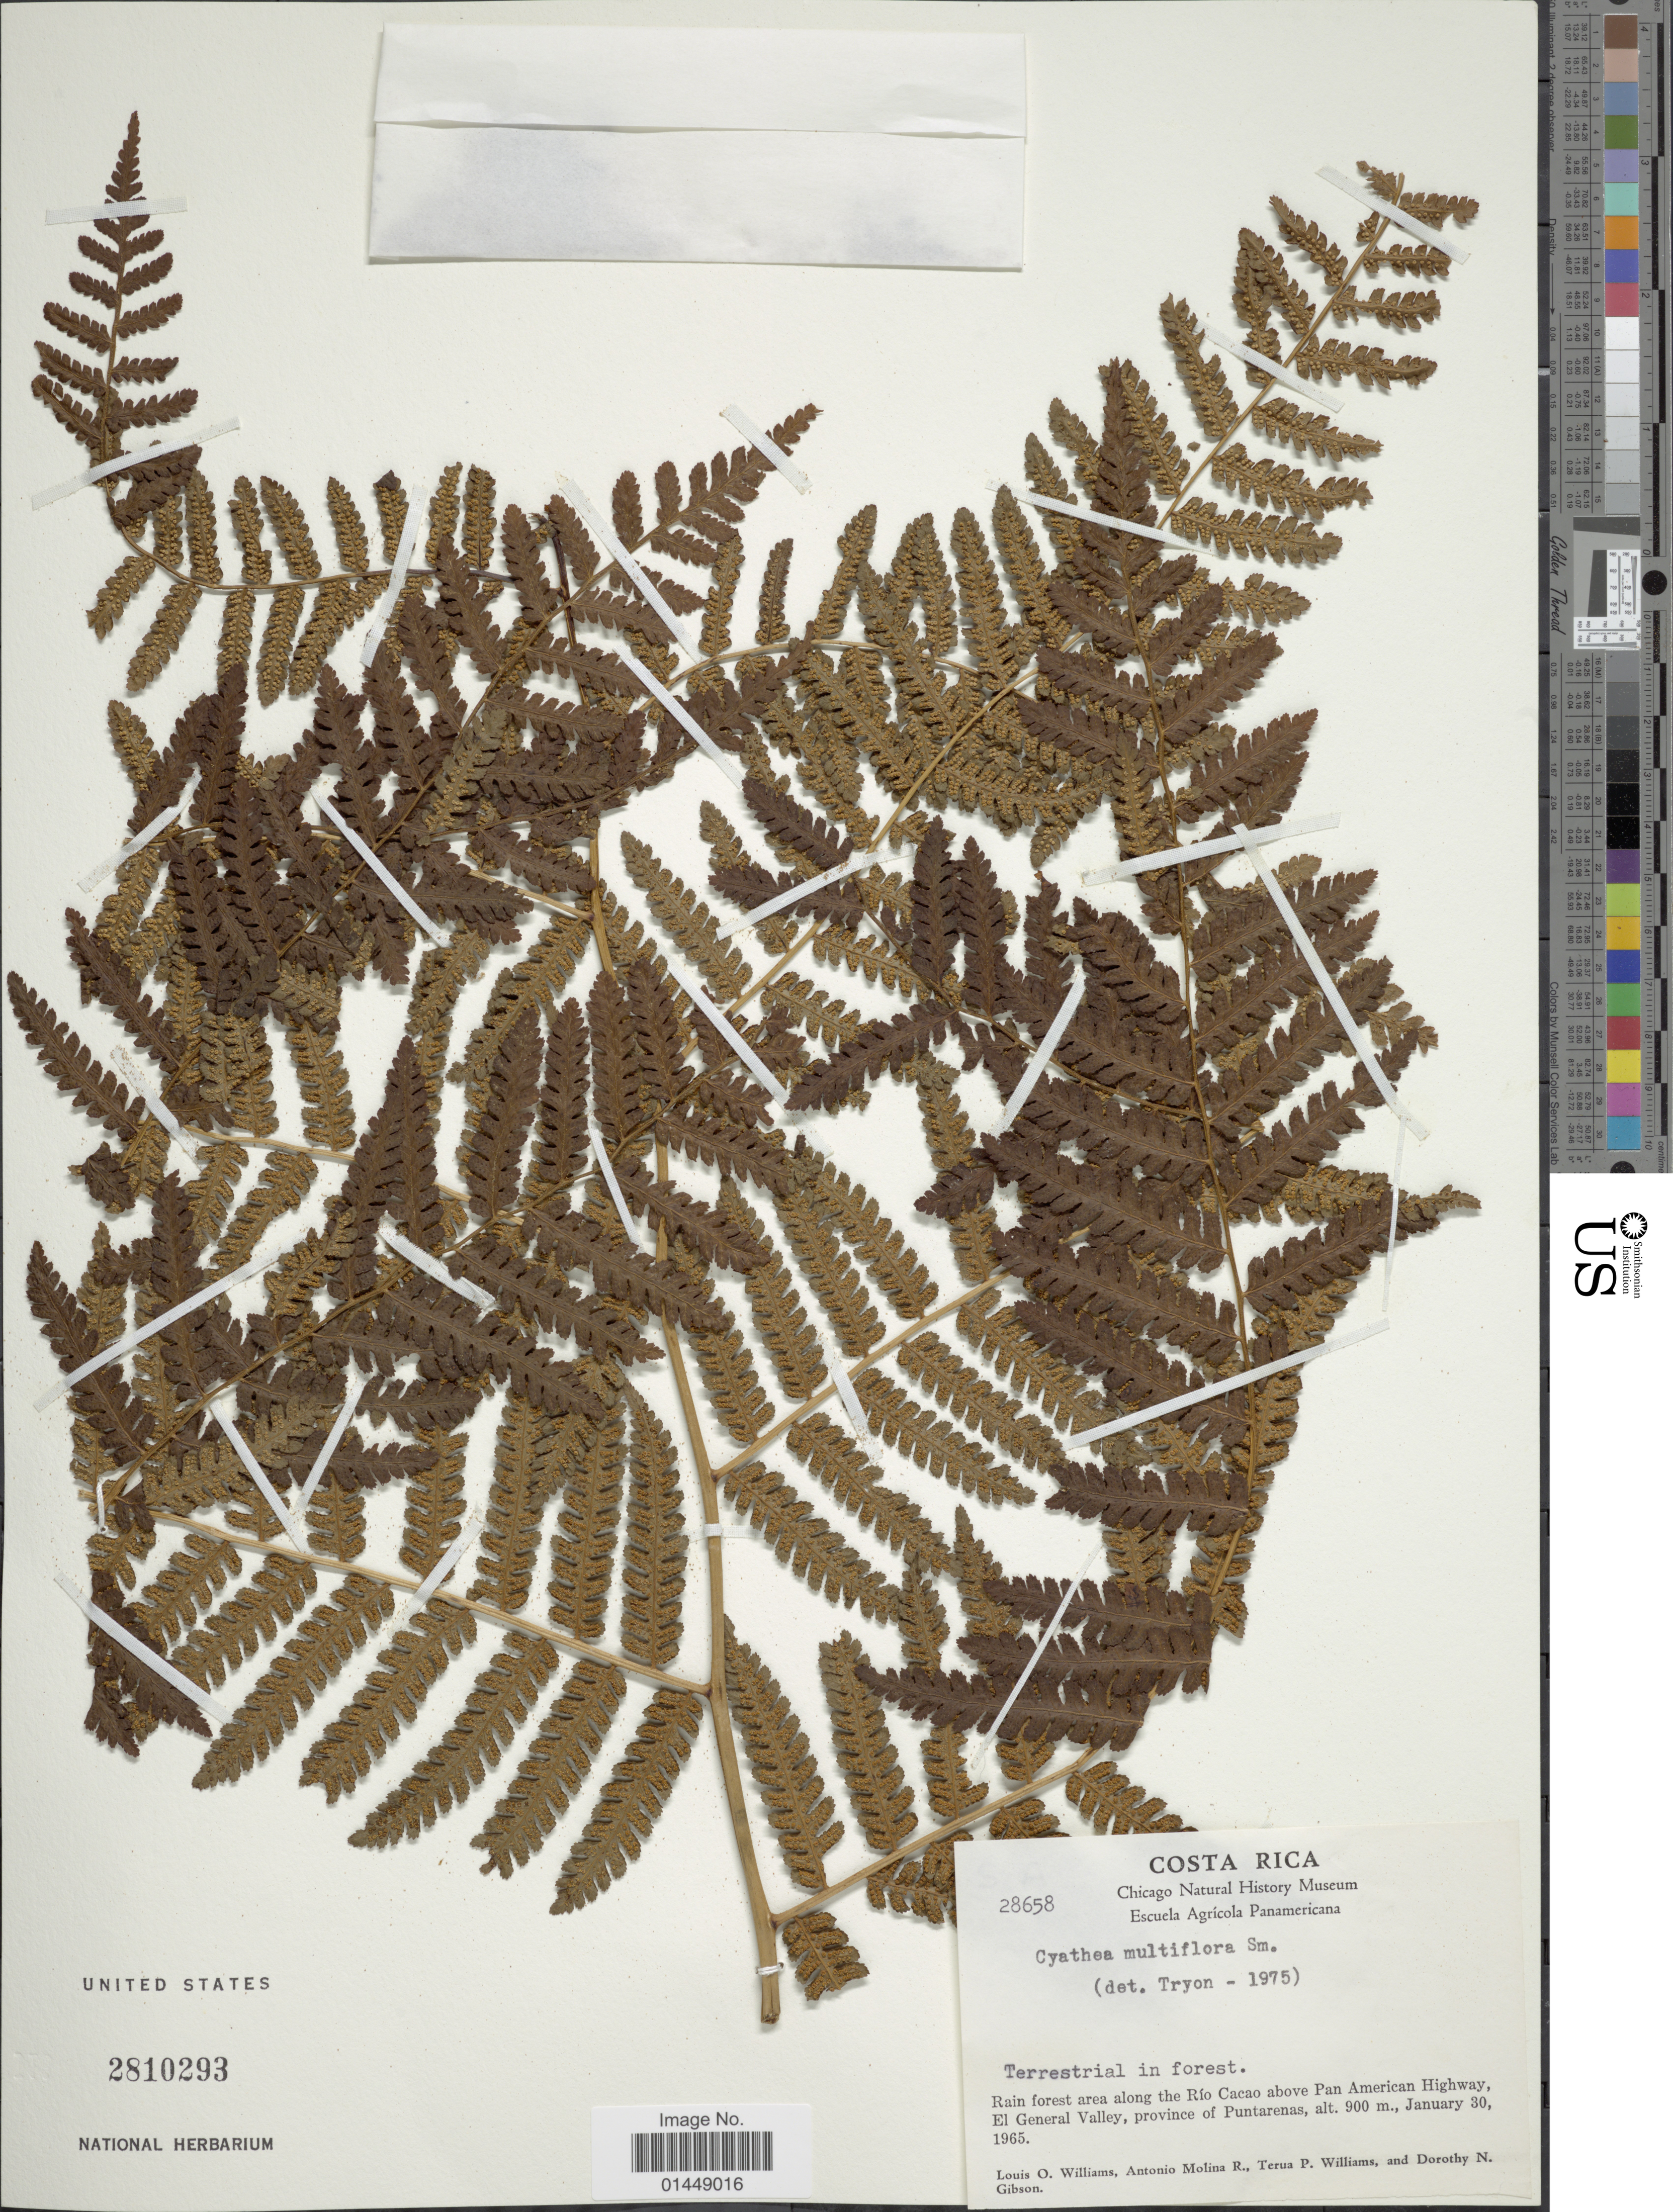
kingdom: Plantae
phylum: Tracheophyta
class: Polypodiopsida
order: Cyatheales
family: Cyatheaceae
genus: Cyathea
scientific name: Cyathea multiflora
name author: Sm.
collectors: L. O. Williams, A. Molina R., T. P. Williams & D. N. Gibson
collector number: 28658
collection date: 1965-01-30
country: Costa Rica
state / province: Puntarenas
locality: Rain forest area along the Río Cacao above Pan American Highway, El General Valley, province of Puntarenas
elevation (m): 900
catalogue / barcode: US 2810293